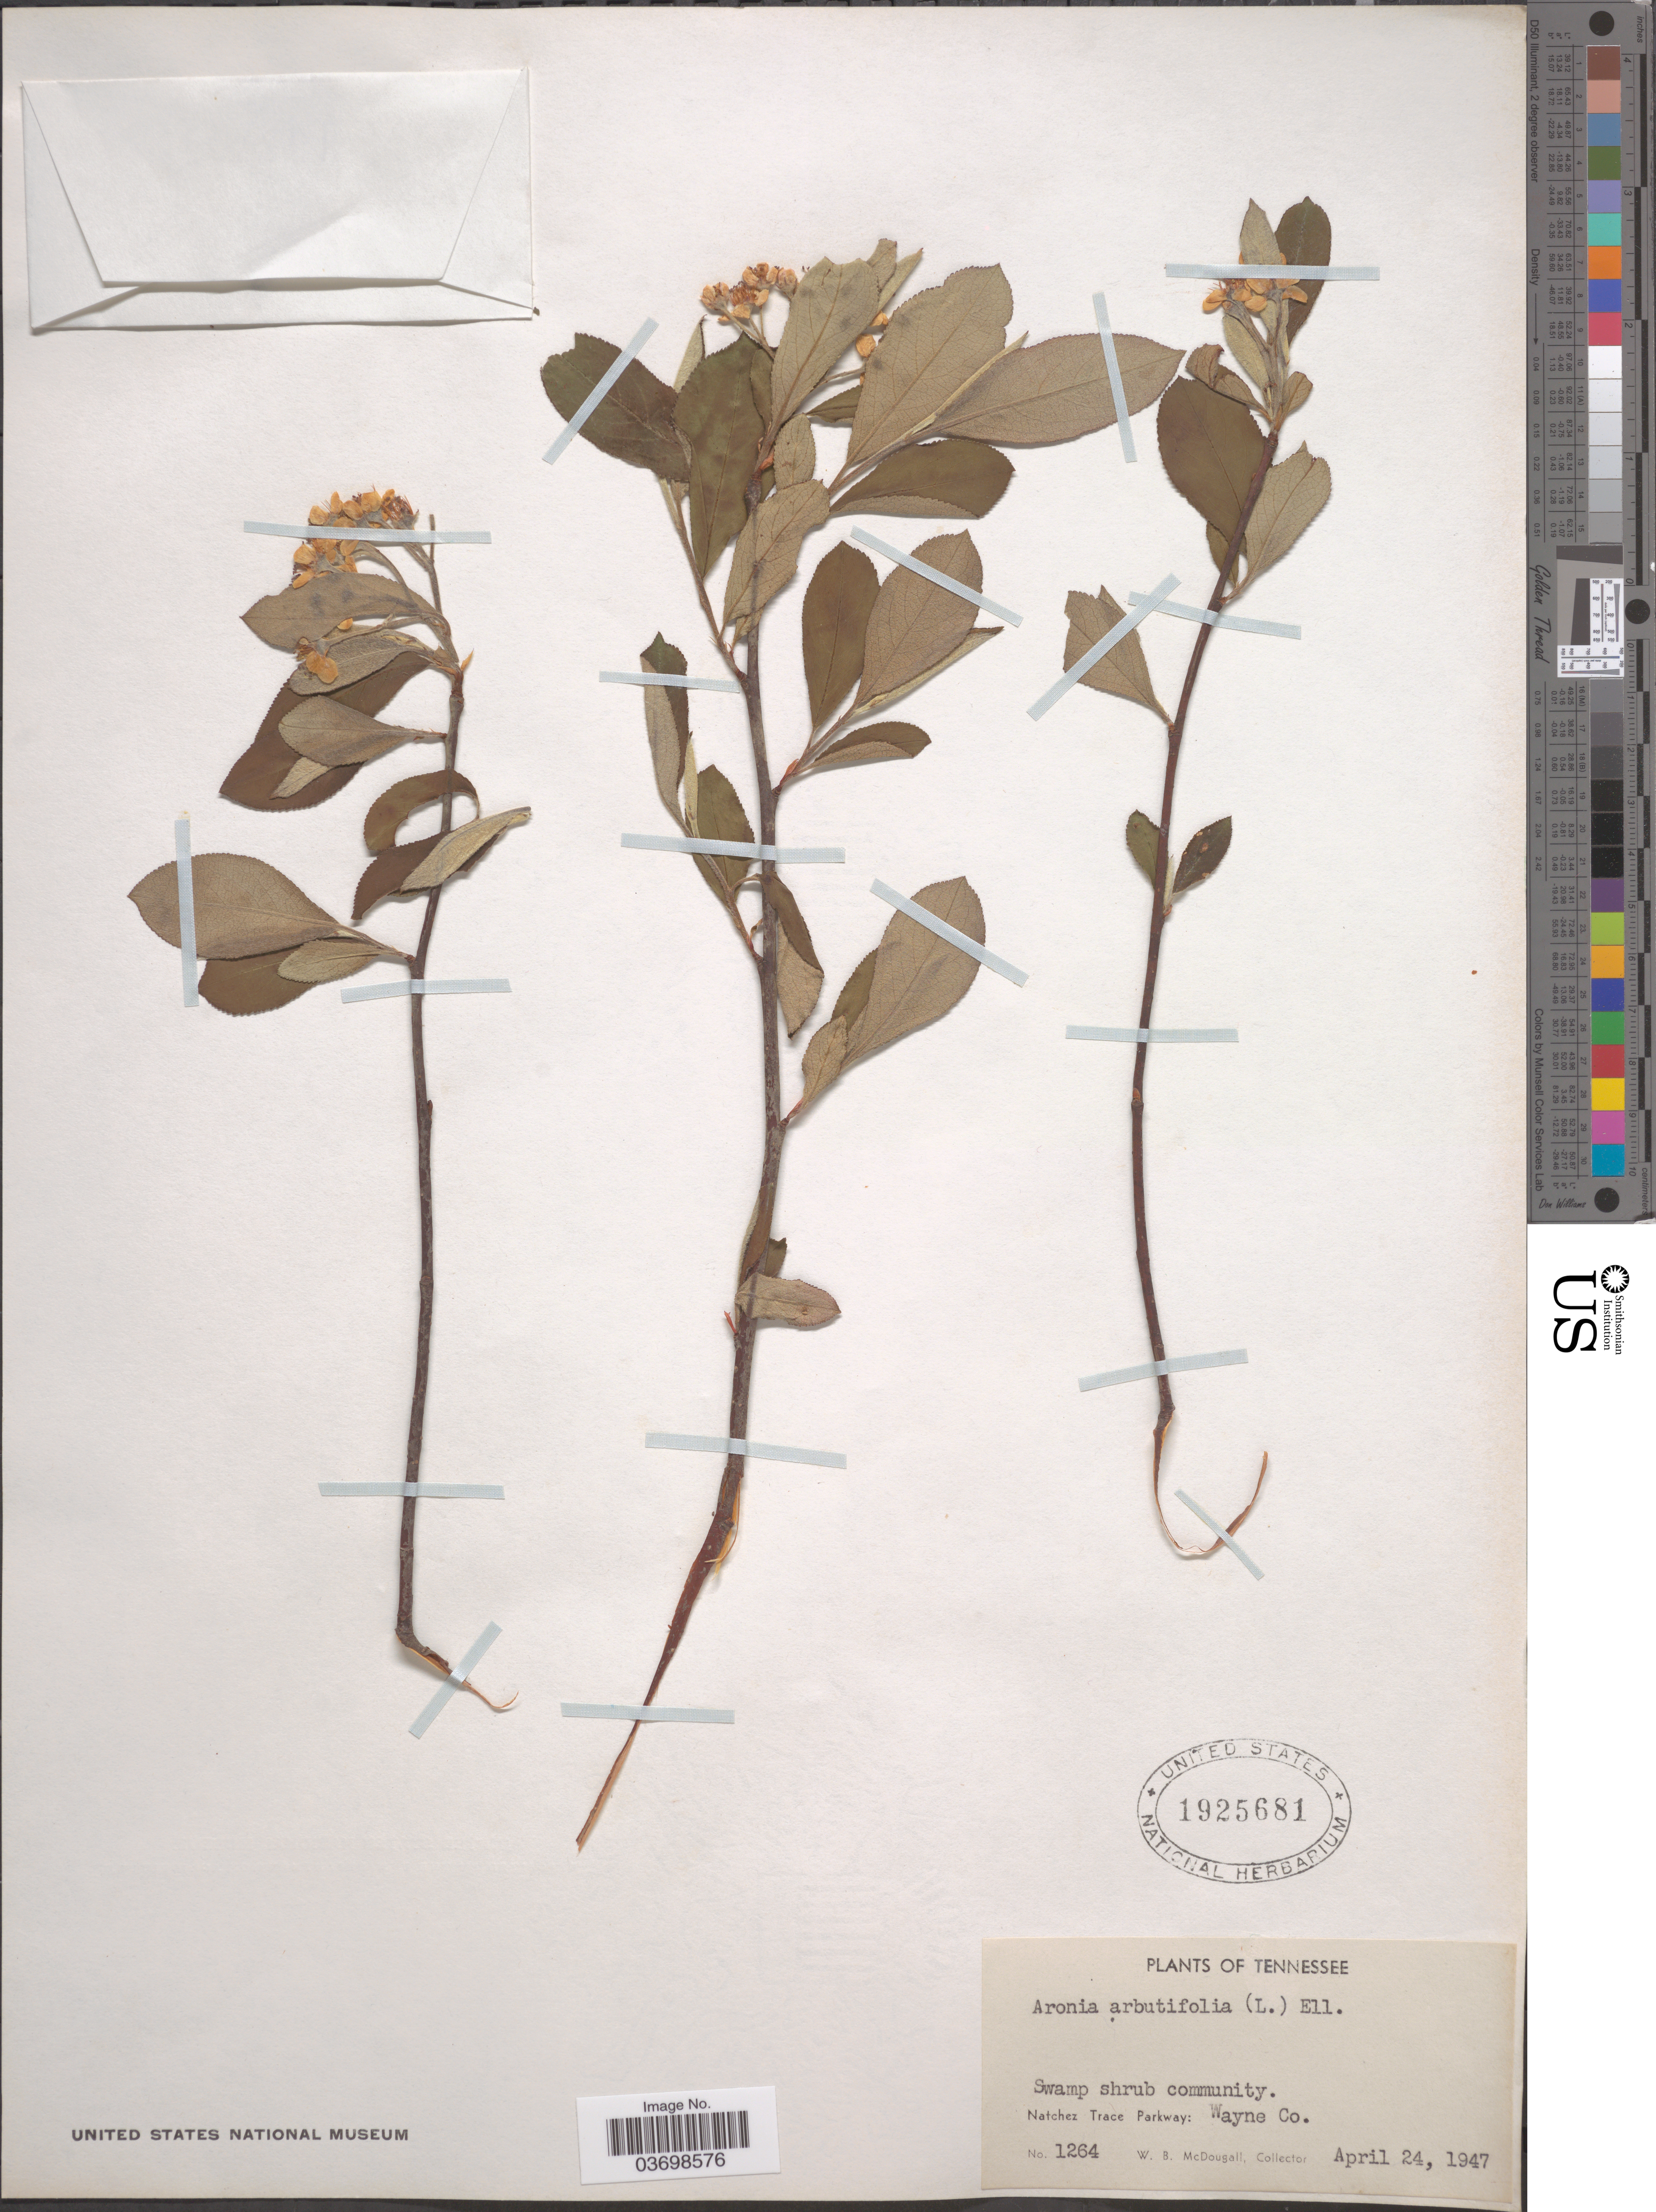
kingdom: Plantae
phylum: Tracheophyta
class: Magnoliopsida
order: Rosales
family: Rosaceae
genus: Aronia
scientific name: Aronia arbutifolia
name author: (L.) Pers.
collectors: W. B. McDougall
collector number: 1264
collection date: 1947-04-24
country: United States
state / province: Tennessee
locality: Swamp shrub community. Natchez Trace Parkway: Wayne Co.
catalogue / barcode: US 1925681